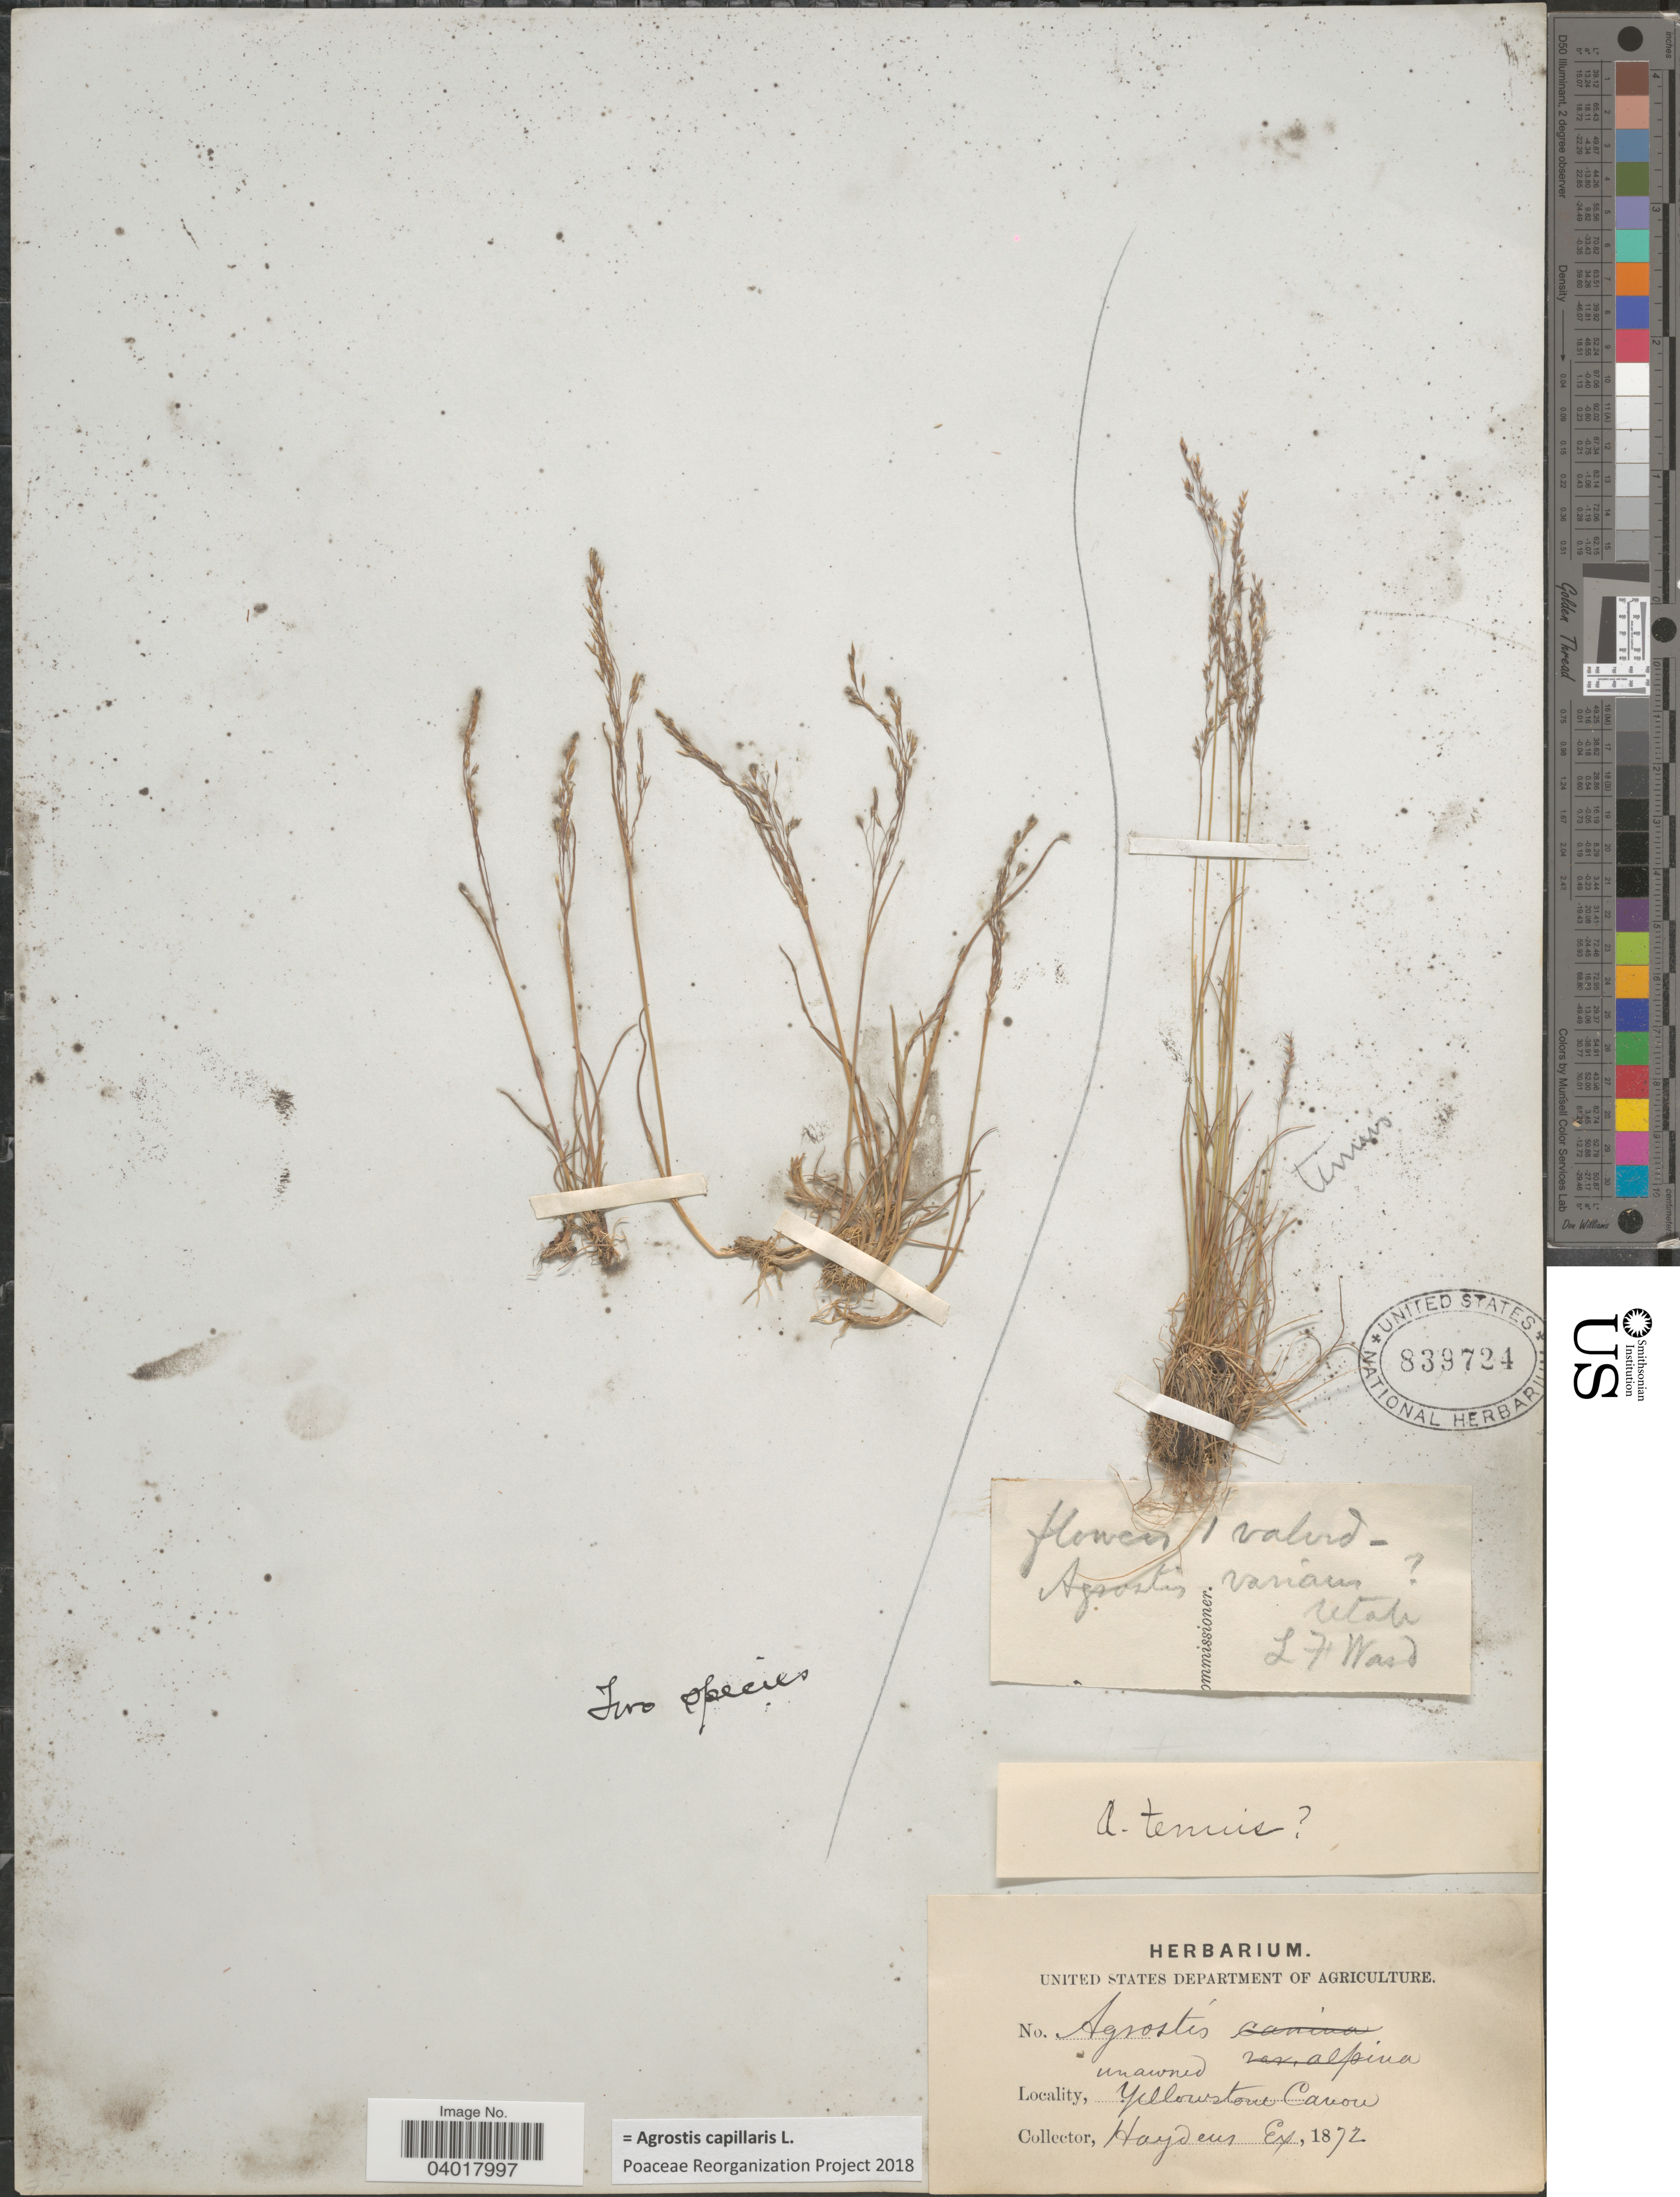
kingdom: Plantae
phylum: Tracheophyta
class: Liliopsida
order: Poales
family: Poaceae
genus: Agrostis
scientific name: Agrostis capillaris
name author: L.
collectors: L. Ward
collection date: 1872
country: United States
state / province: Utah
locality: Yellowstone Canon.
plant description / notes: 2 species/2 specimens (separate labels!) mounted on sheet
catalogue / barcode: US 839724